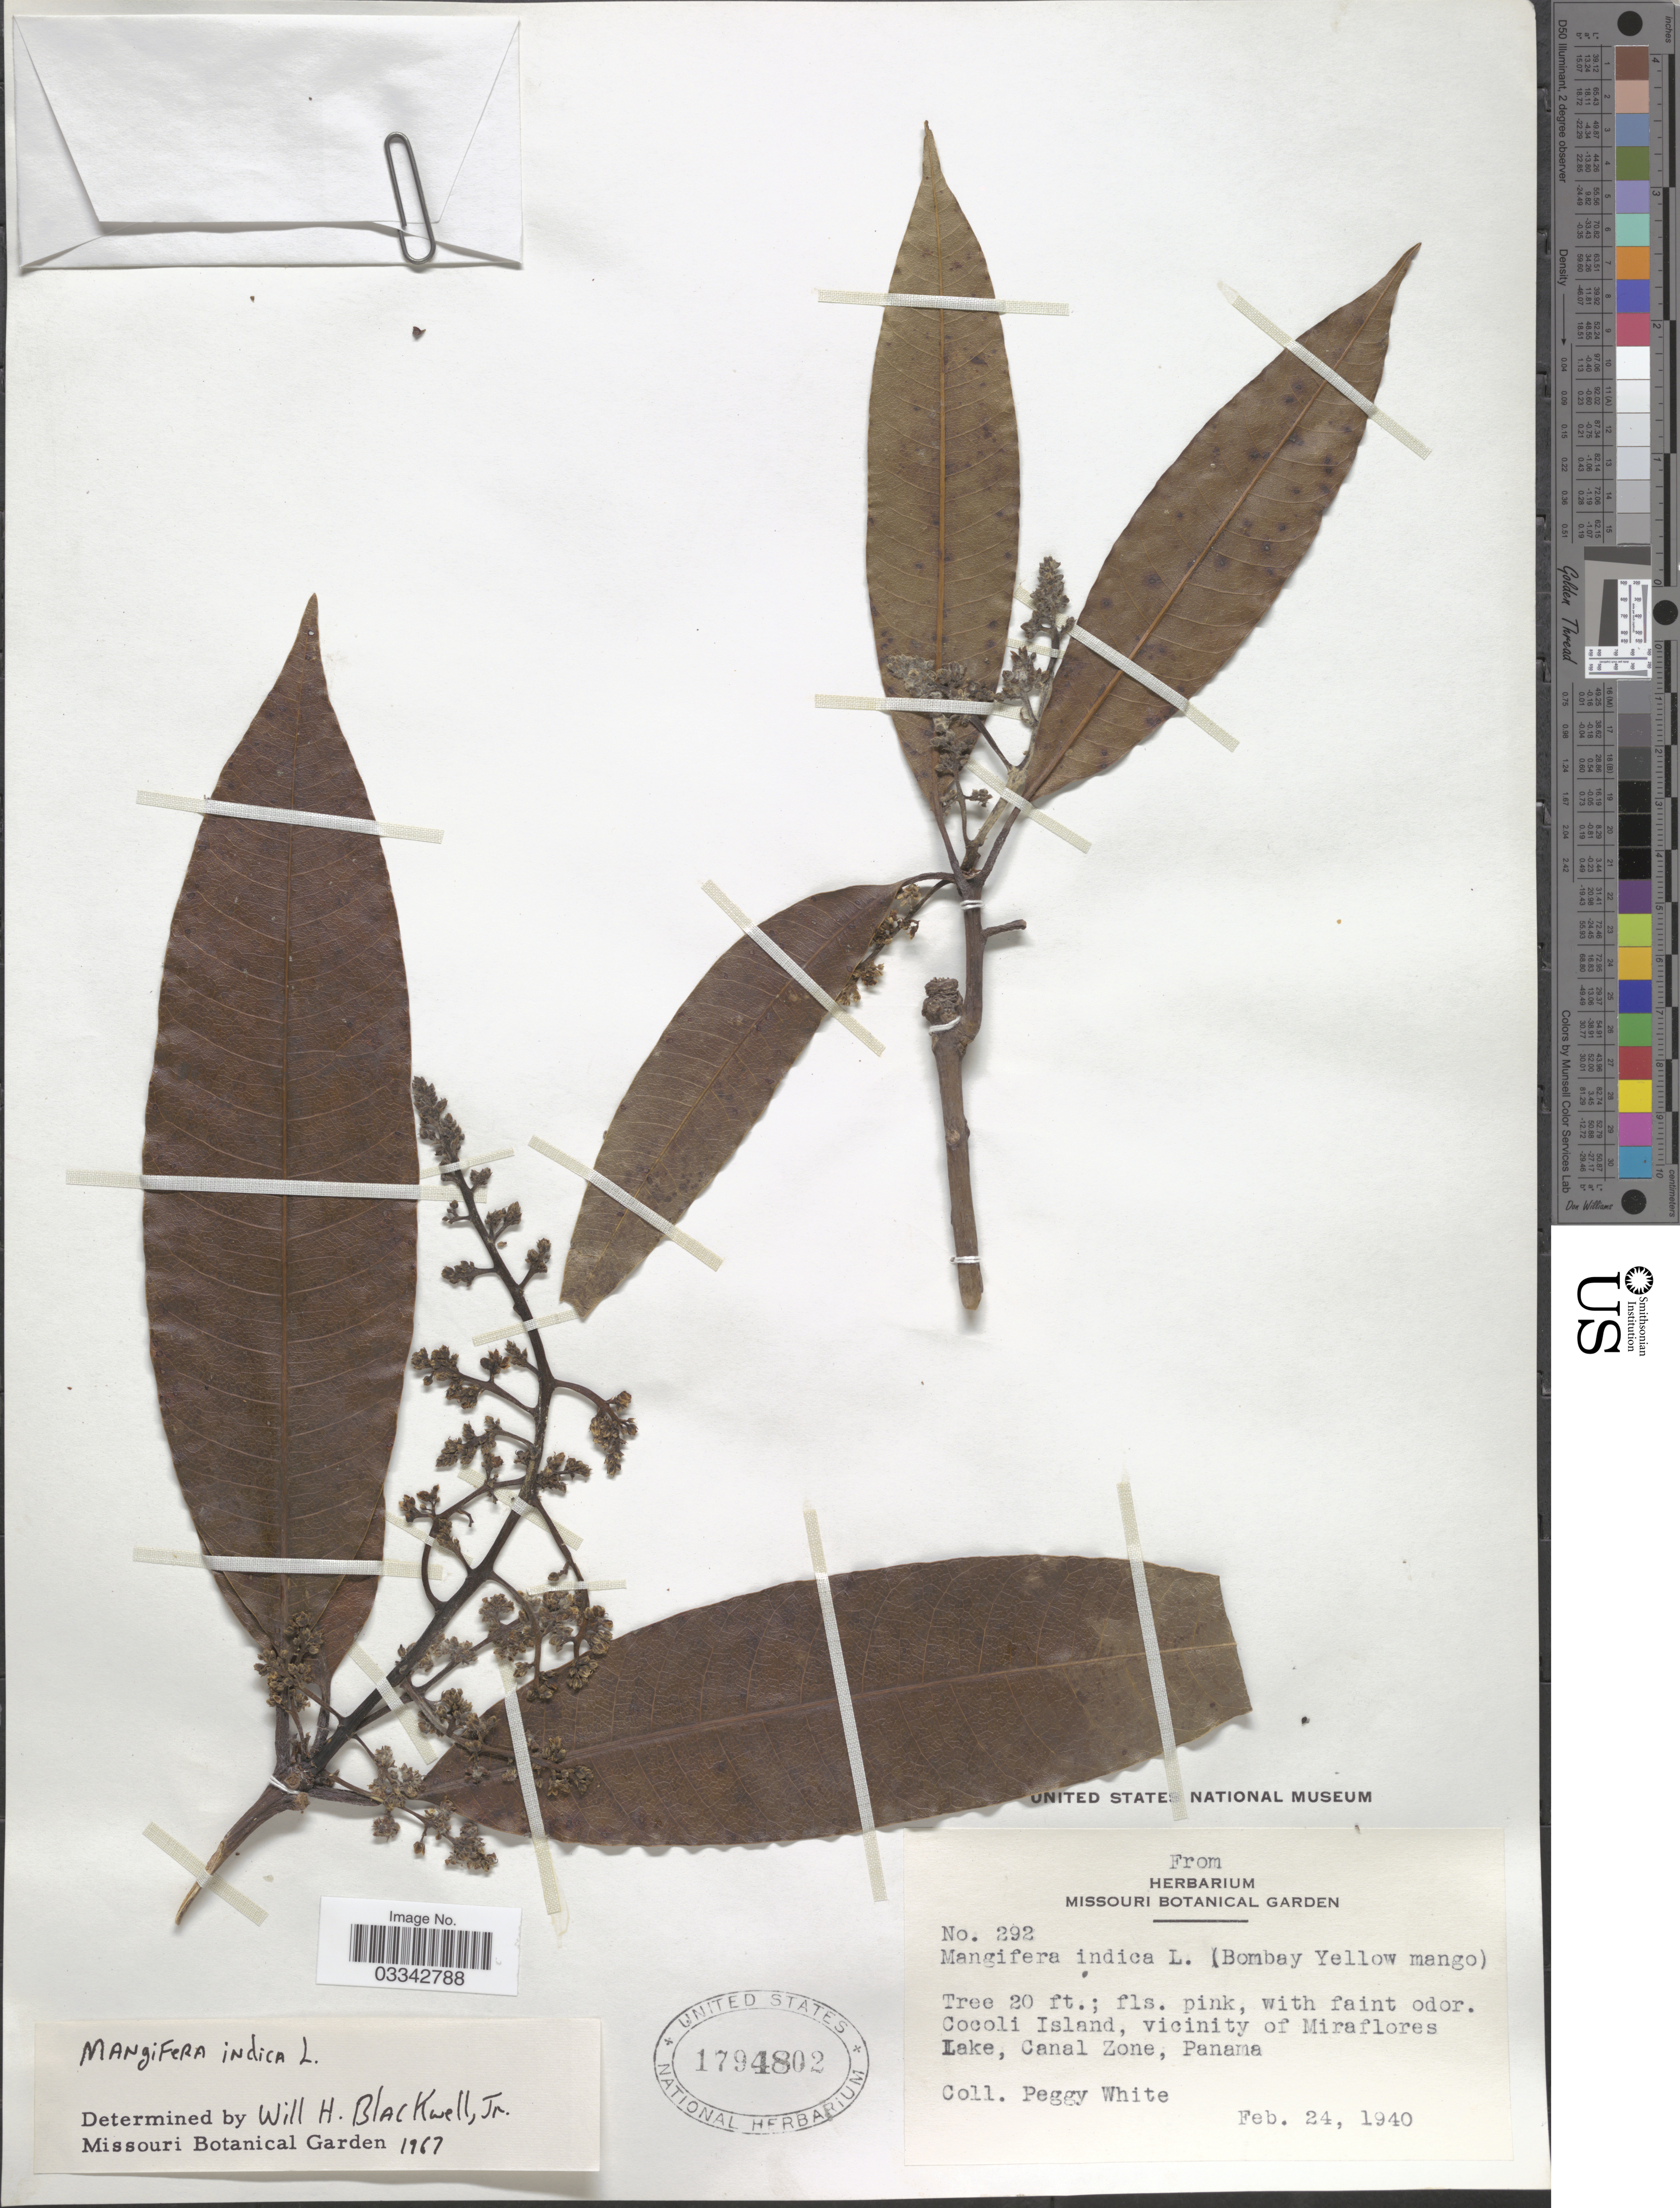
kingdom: Plantae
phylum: Tracheophyta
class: Magnoliopsida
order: Sapindales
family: Anacardiaceae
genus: Mangifera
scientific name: Mangifera indica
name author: L.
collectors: P. White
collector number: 292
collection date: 1940-02-24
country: Panama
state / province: Panamá Oeste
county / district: Canal Zone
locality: Cocoli Island, vicinity of Miraflores Lake.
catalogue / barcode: US 1794802